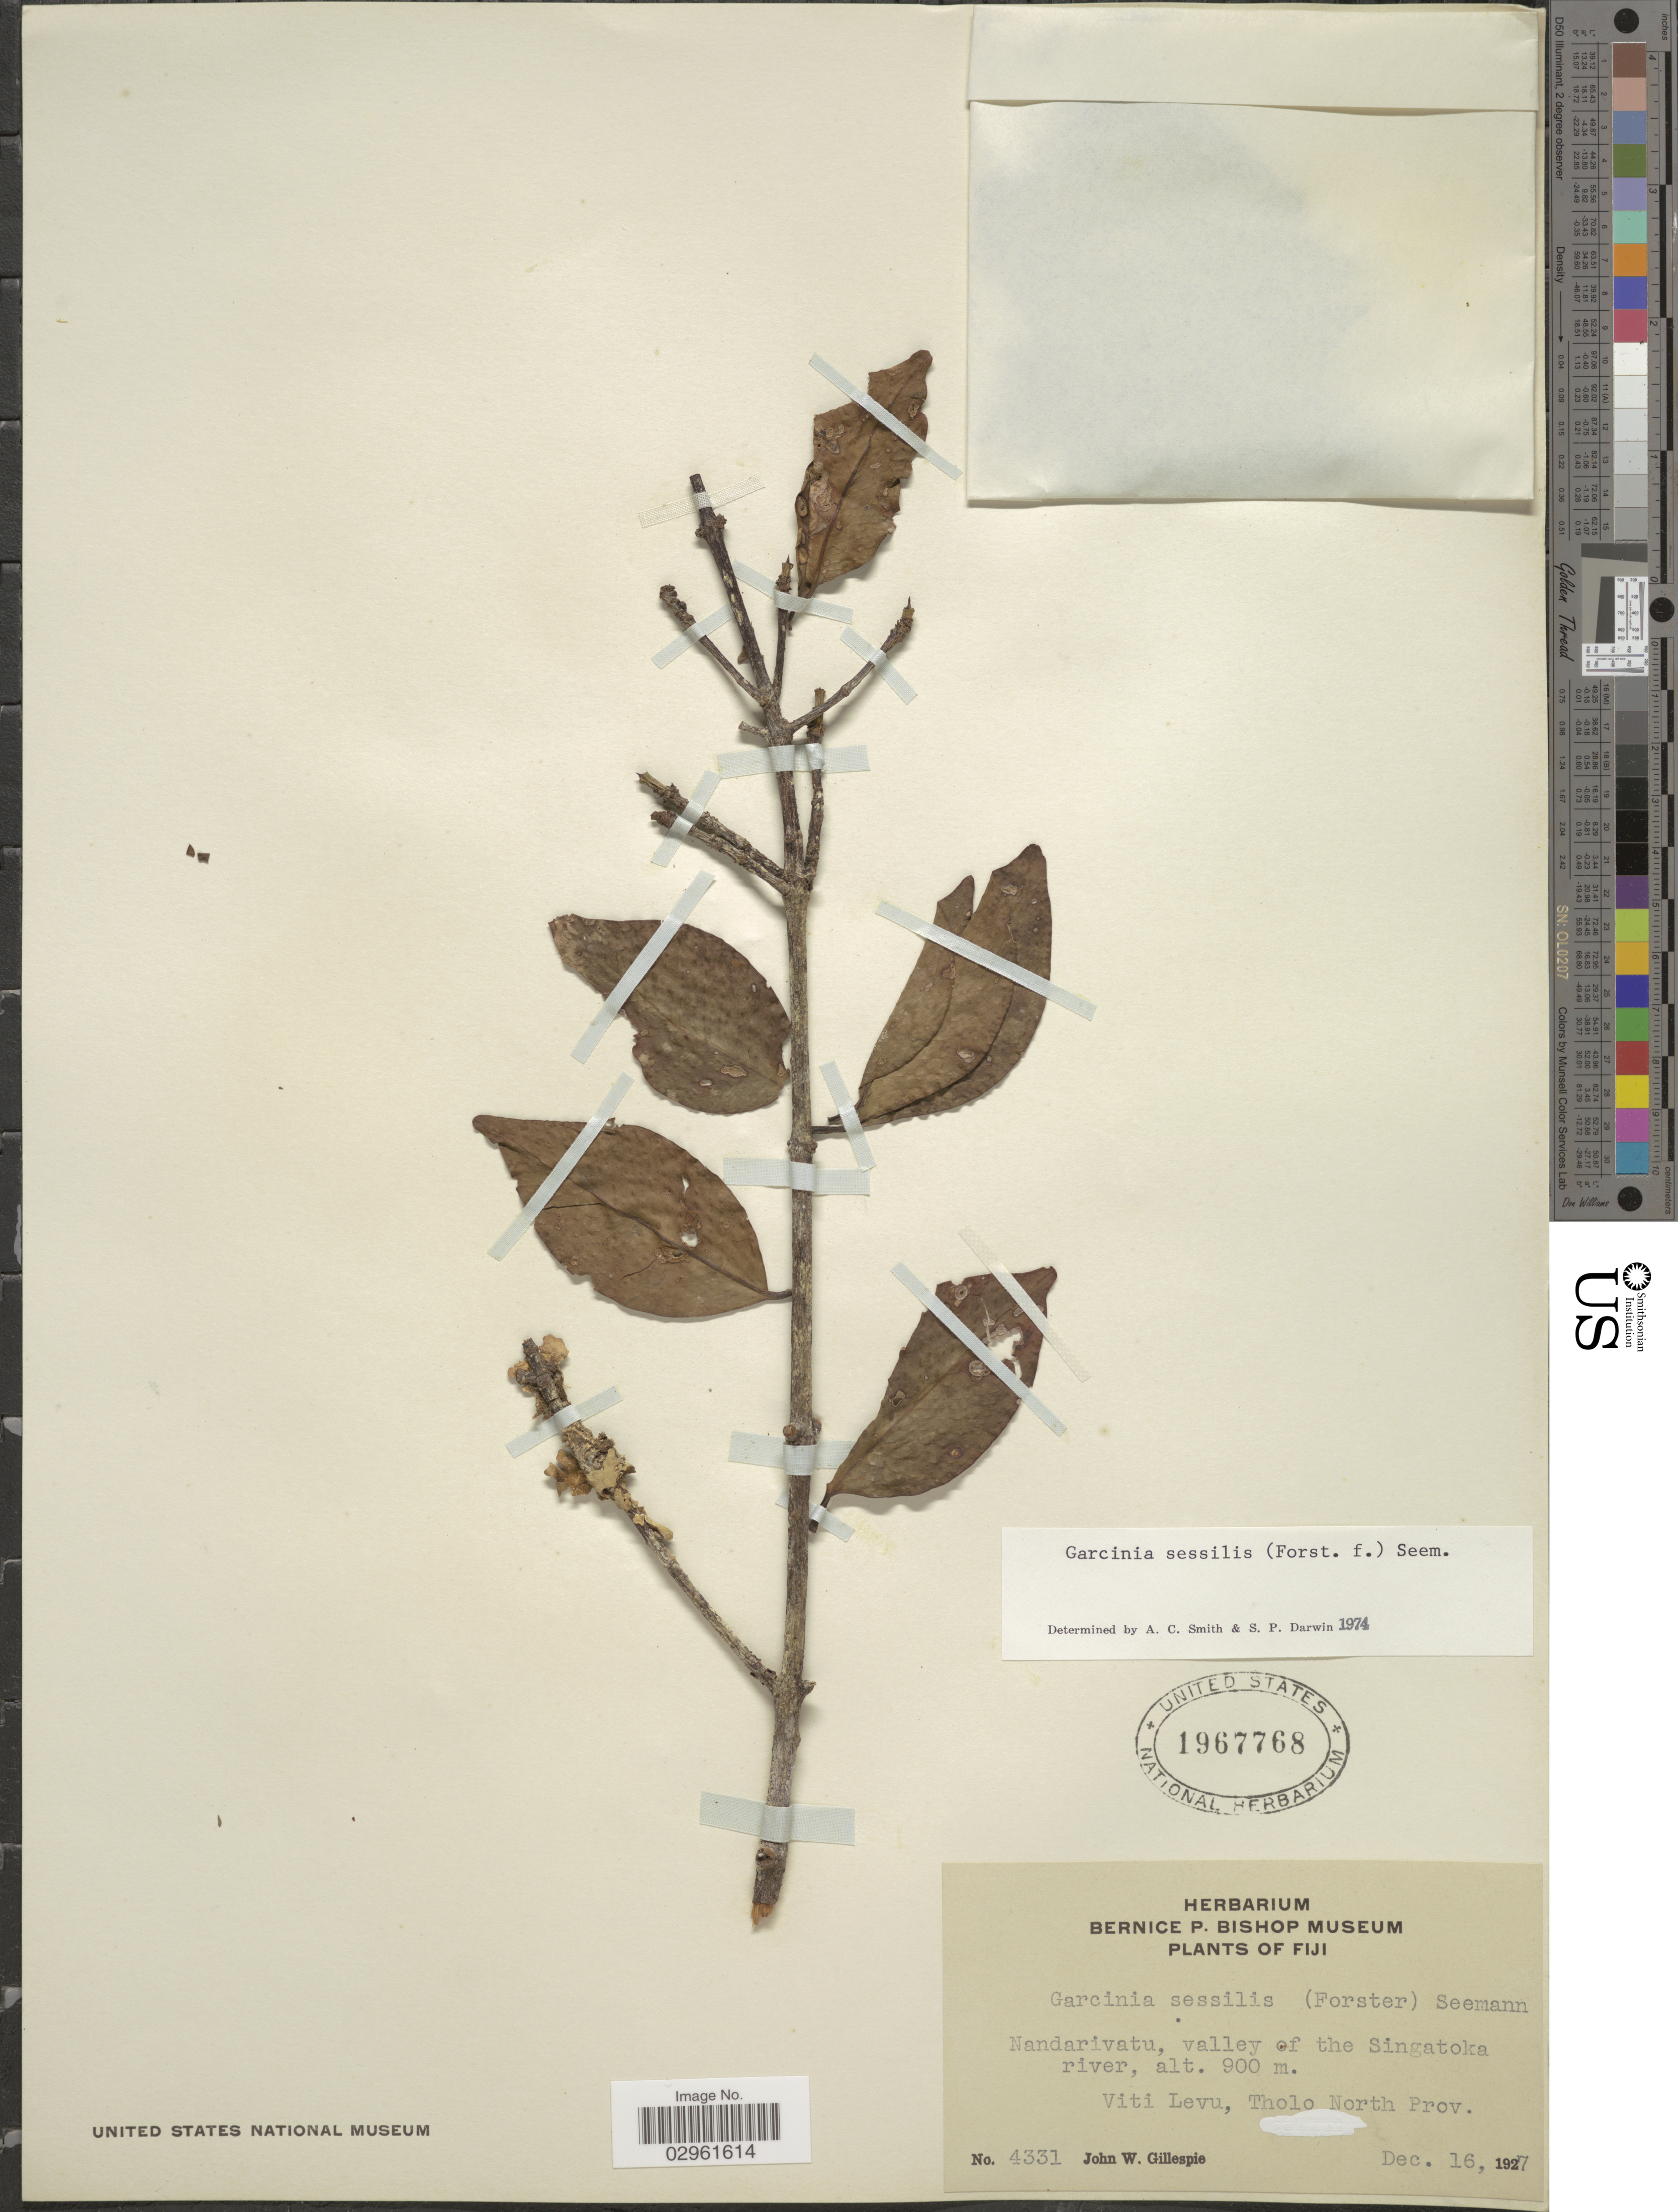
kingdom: Plantae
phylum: Tracheophyta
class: Magnoliopsida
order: Malpighiales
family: Clusiaceae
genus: Garcinia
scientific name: Garcinia sessilis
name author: (G. Forst.) Seem.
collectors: J. W. Gillespie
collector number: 4331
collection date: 1927-12-16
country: Fiji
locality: Nandarivatu, valley of the Singatoka river. Viti Levu, Tholo North Prov.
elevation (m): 900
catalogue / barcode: US 1967768